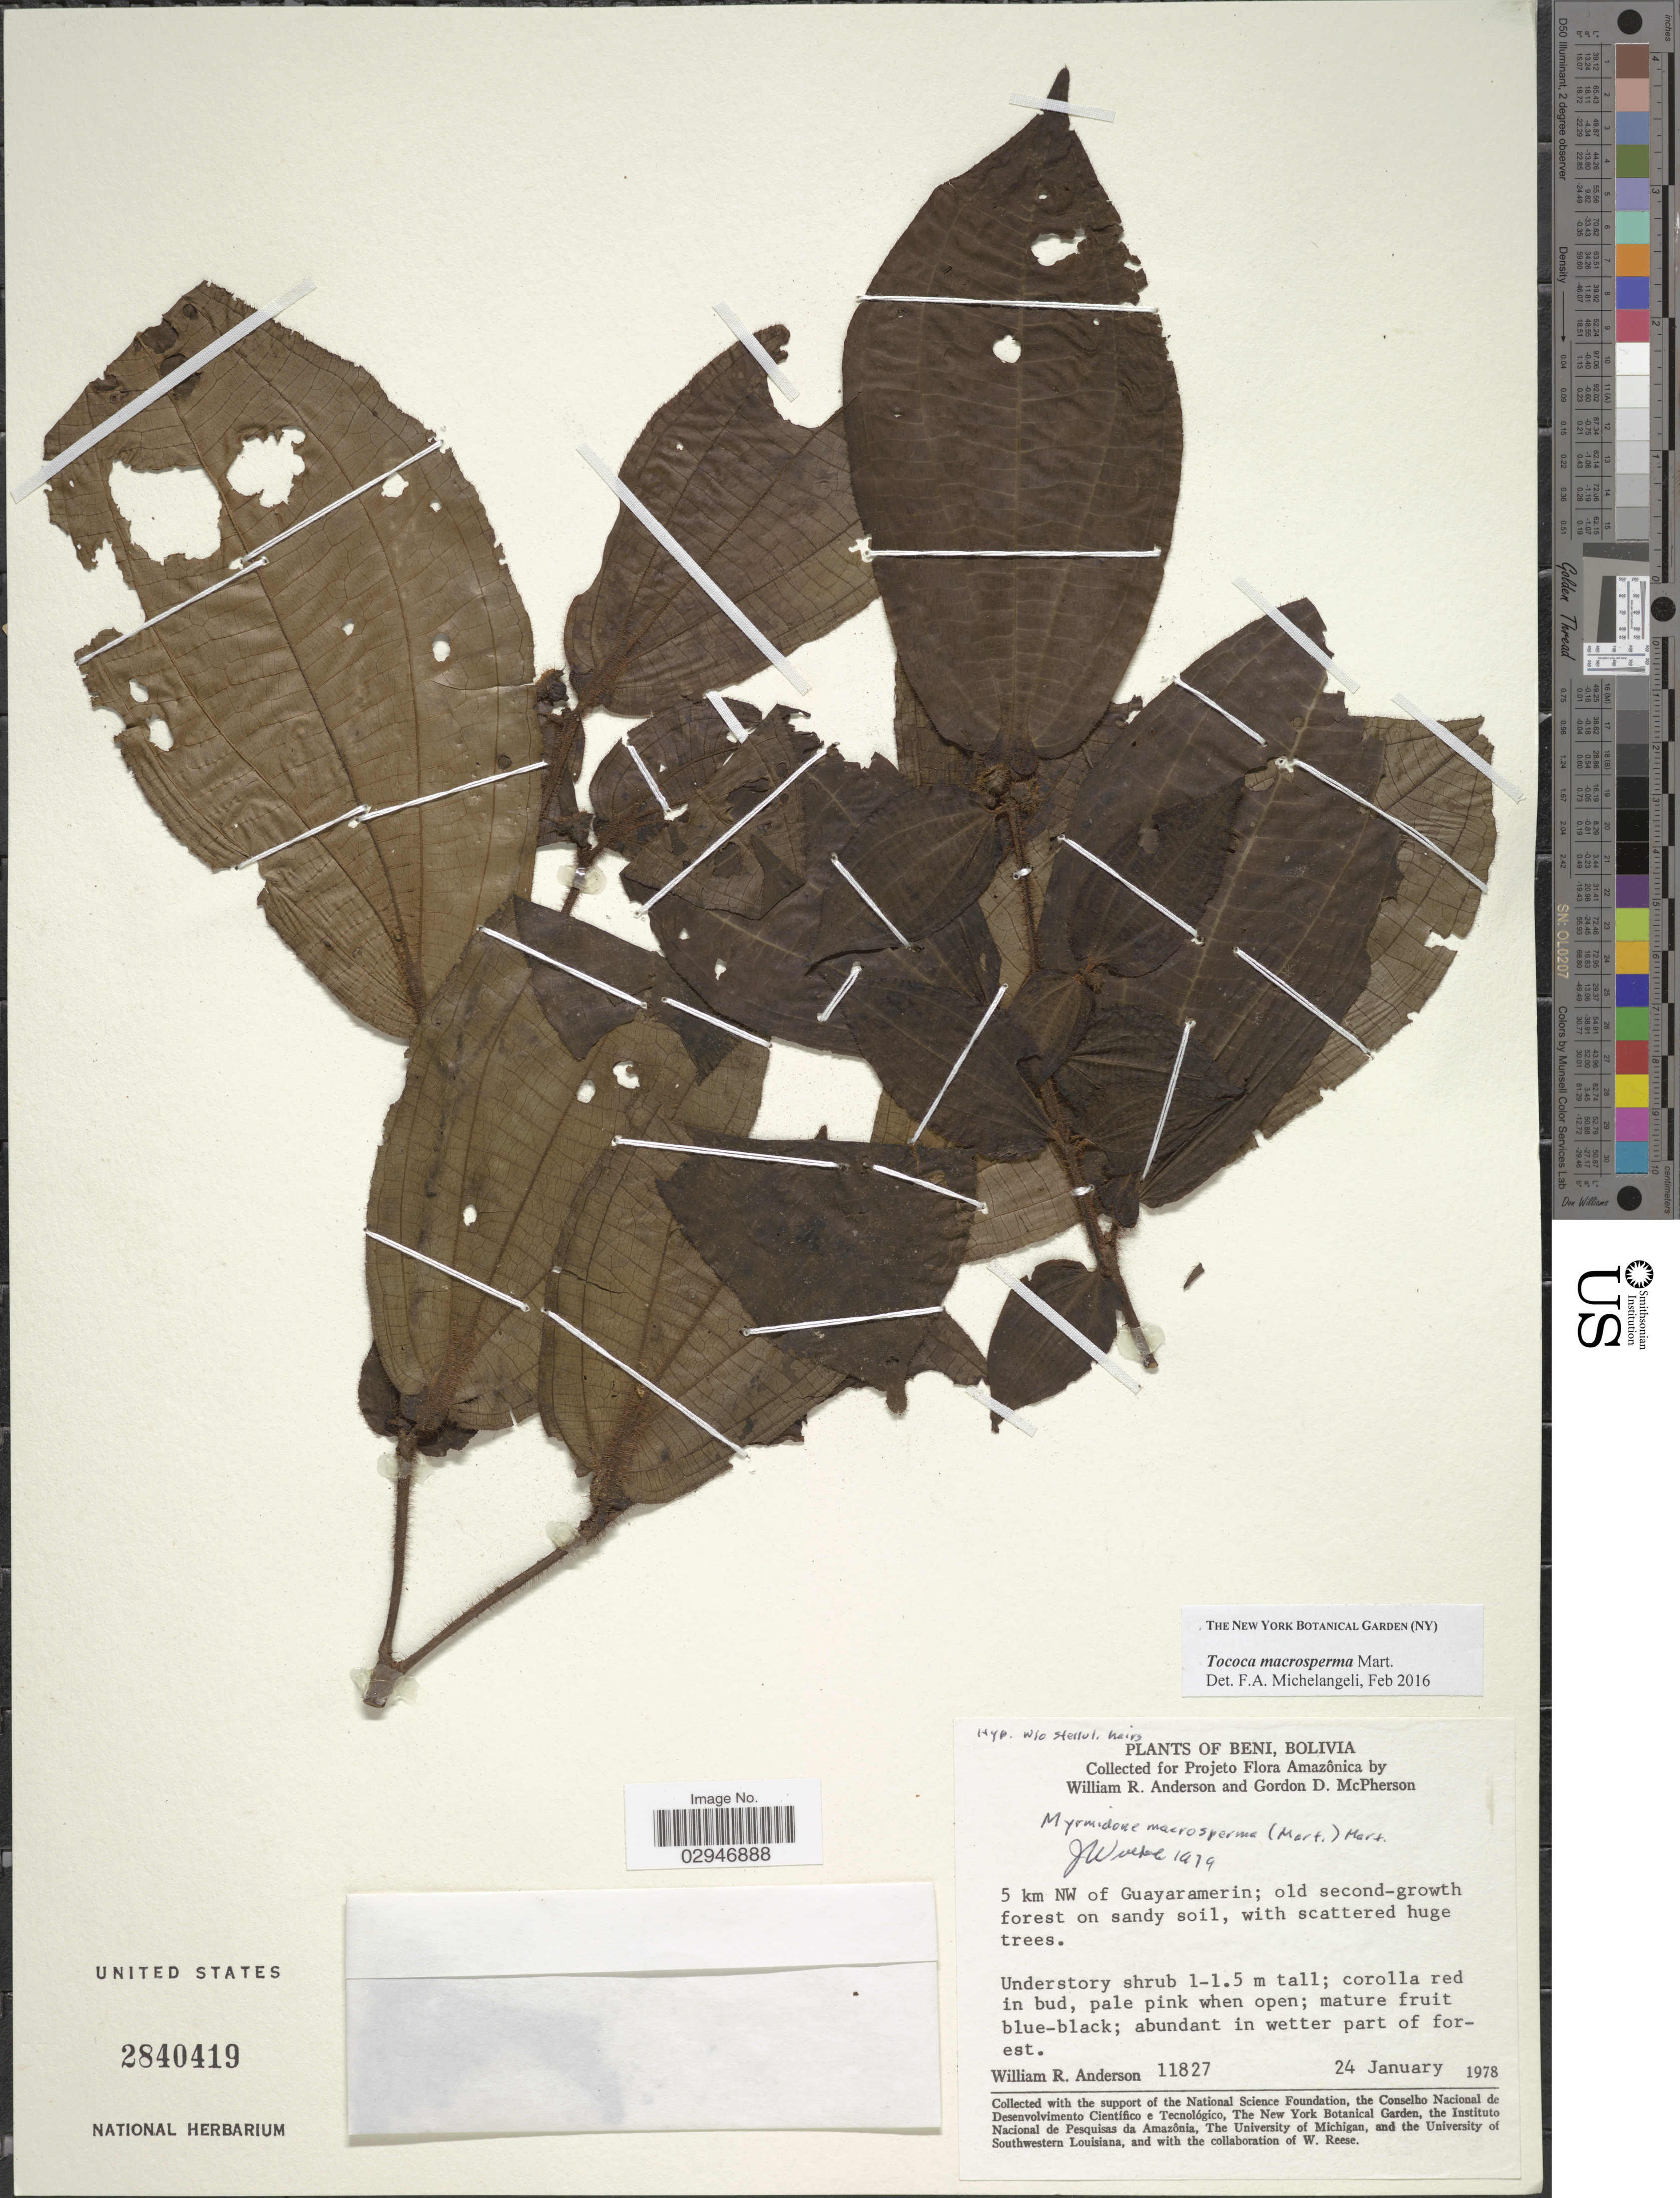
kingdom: Plantae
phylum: Tracheophyta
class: Magnoliopsida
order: Myrtales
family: Melastomataceae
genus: Tococa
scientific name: Tococa macrosperma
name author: Mart.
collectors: W. R. Anderson & G. D. McPherson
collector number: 11827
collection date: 1978-01-24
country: Bolivia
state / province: Beni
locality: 5 km NW of Guayaramerin; old second-growth forest on sandy soil.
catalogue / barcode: US 2840419